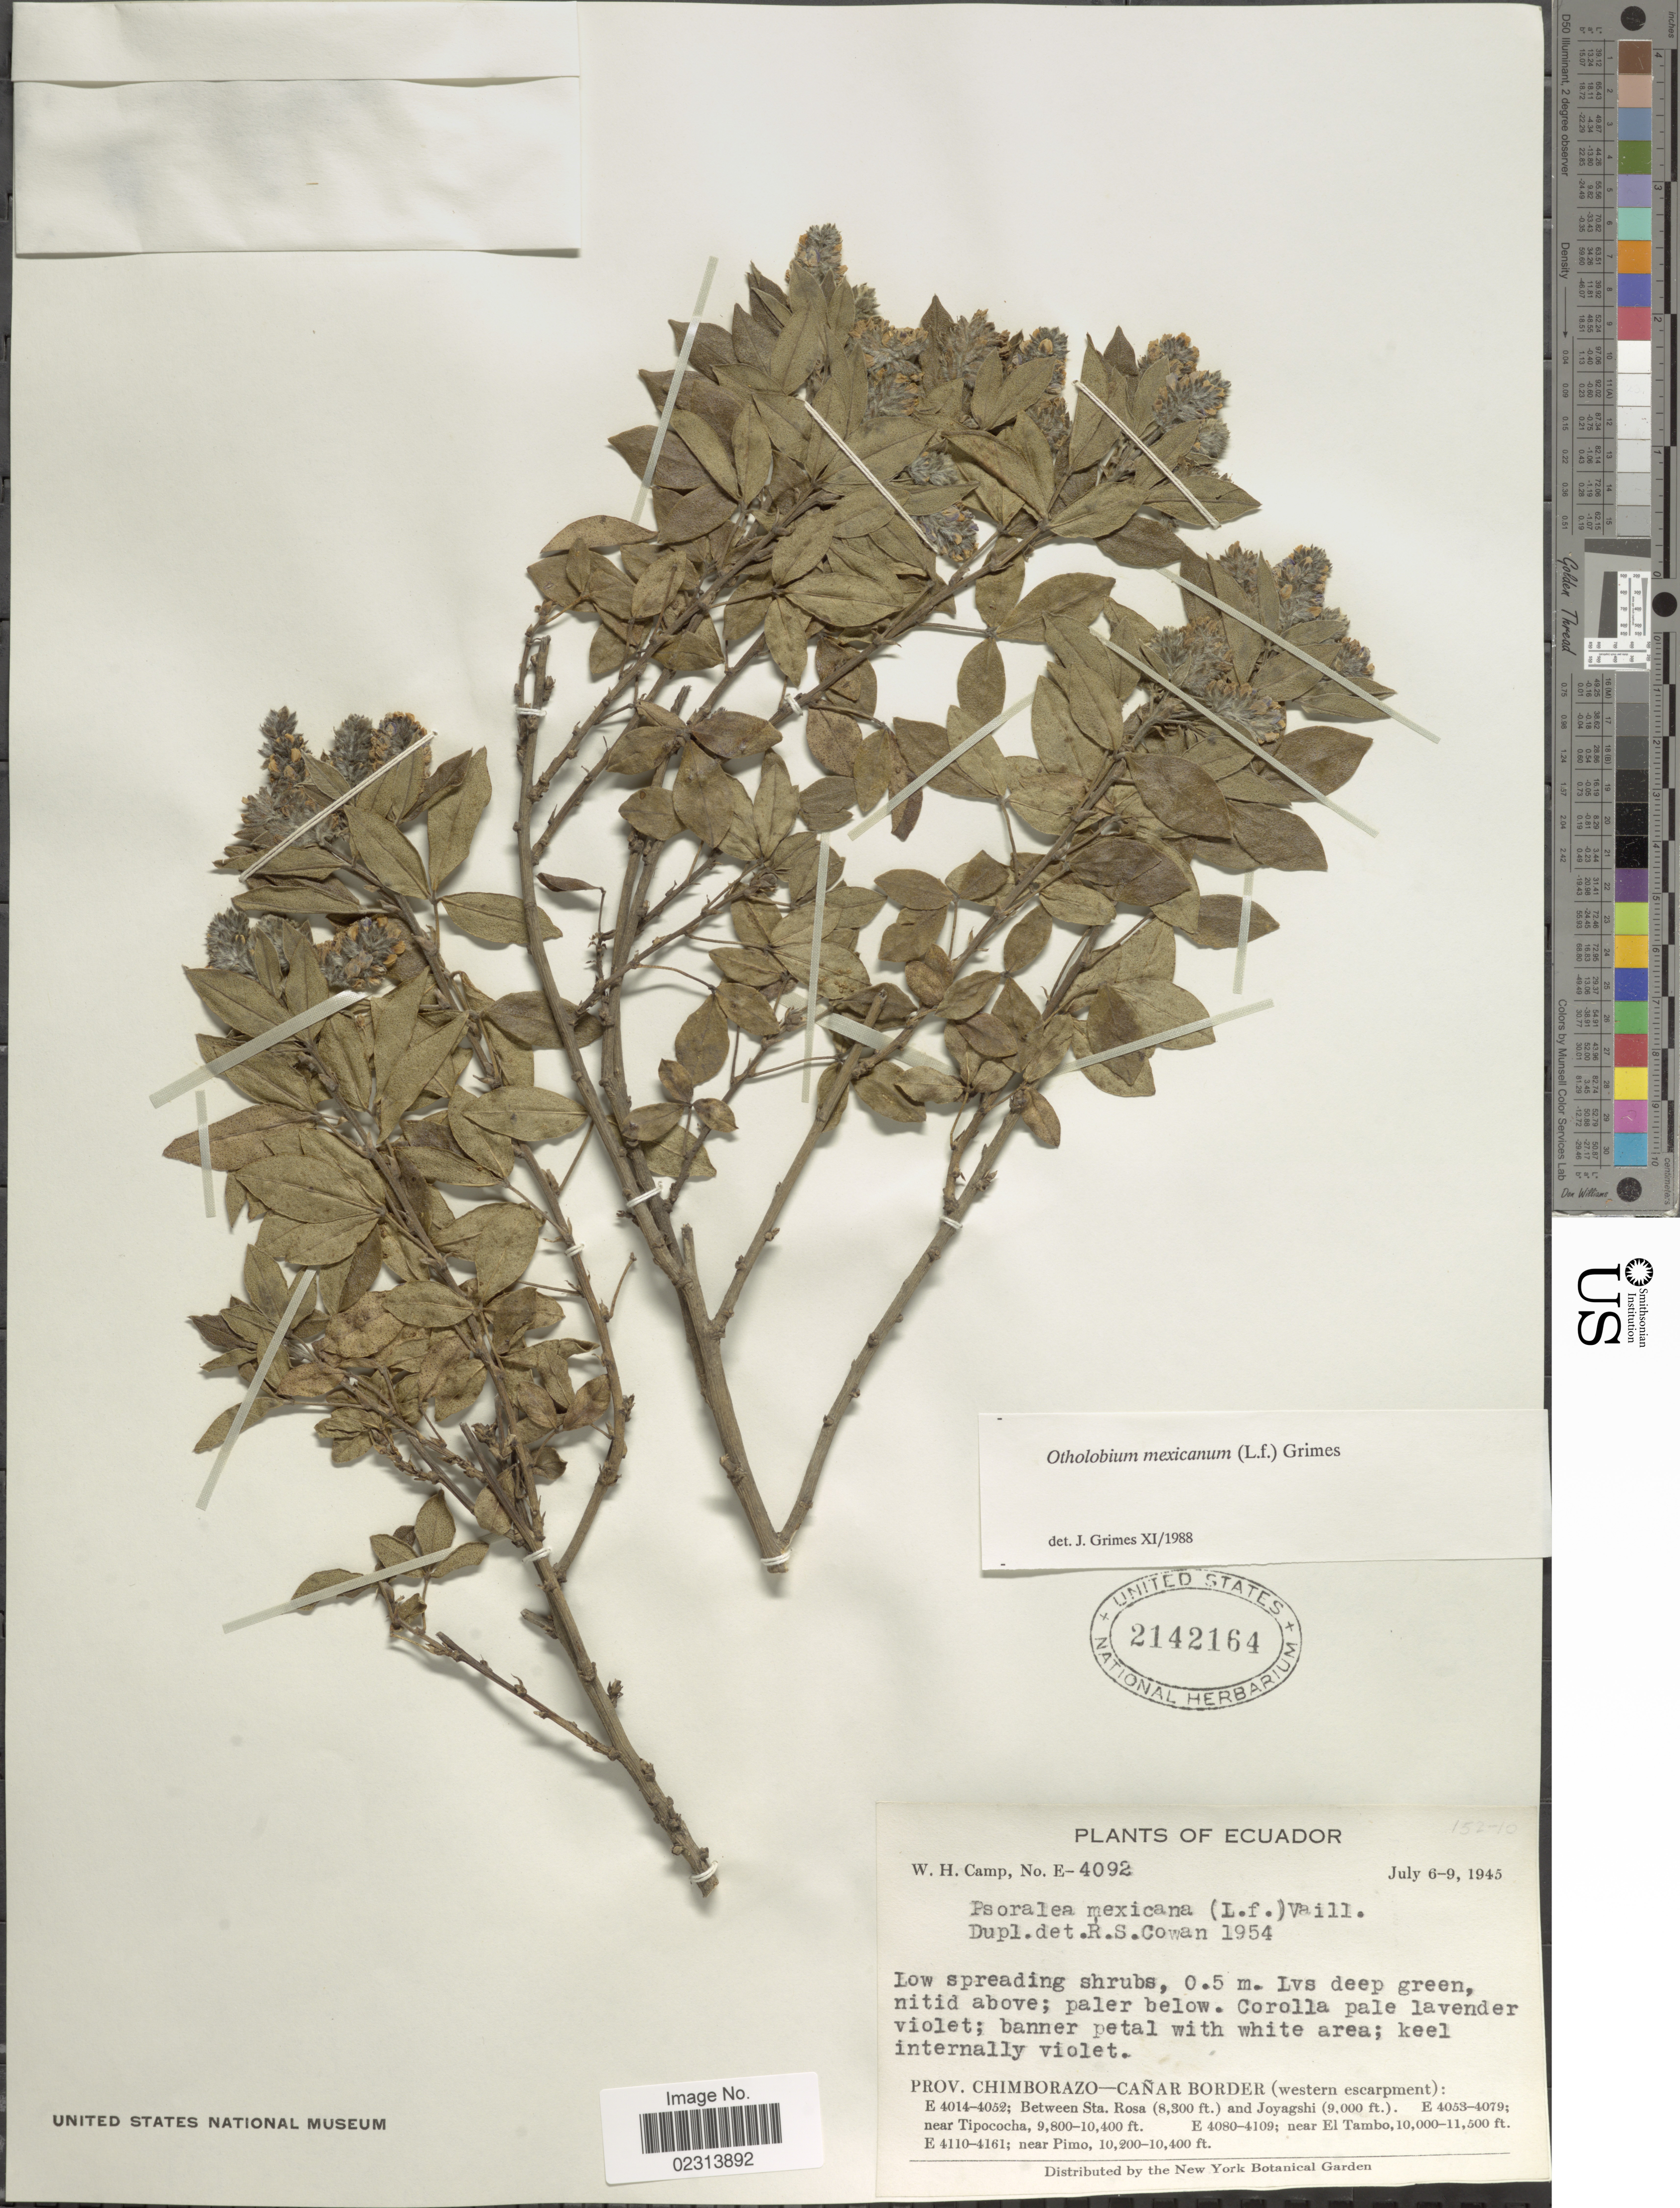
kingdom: Plantae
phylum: Tracheophyta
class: Magnoliopsida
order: Fabales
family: Fabaceae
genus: Otholobium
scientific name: Otholobium mexicanum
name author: (L. f.) J.W. Grimes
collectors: W. H. Camp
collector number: E-4092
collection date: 1945-07-06/1945-07-09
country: Ecuador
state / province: Chimborazo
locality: Prov. Chimborazo-Canar Border (western escarpment), E 4014-4052; between Sta. Rosa and Joyagshi, E 4053-4079; near Tipococha, E 4080-4109, near El Tambo, E 4110+4161 near Pimo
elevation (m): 2530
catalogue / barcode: US 2142164